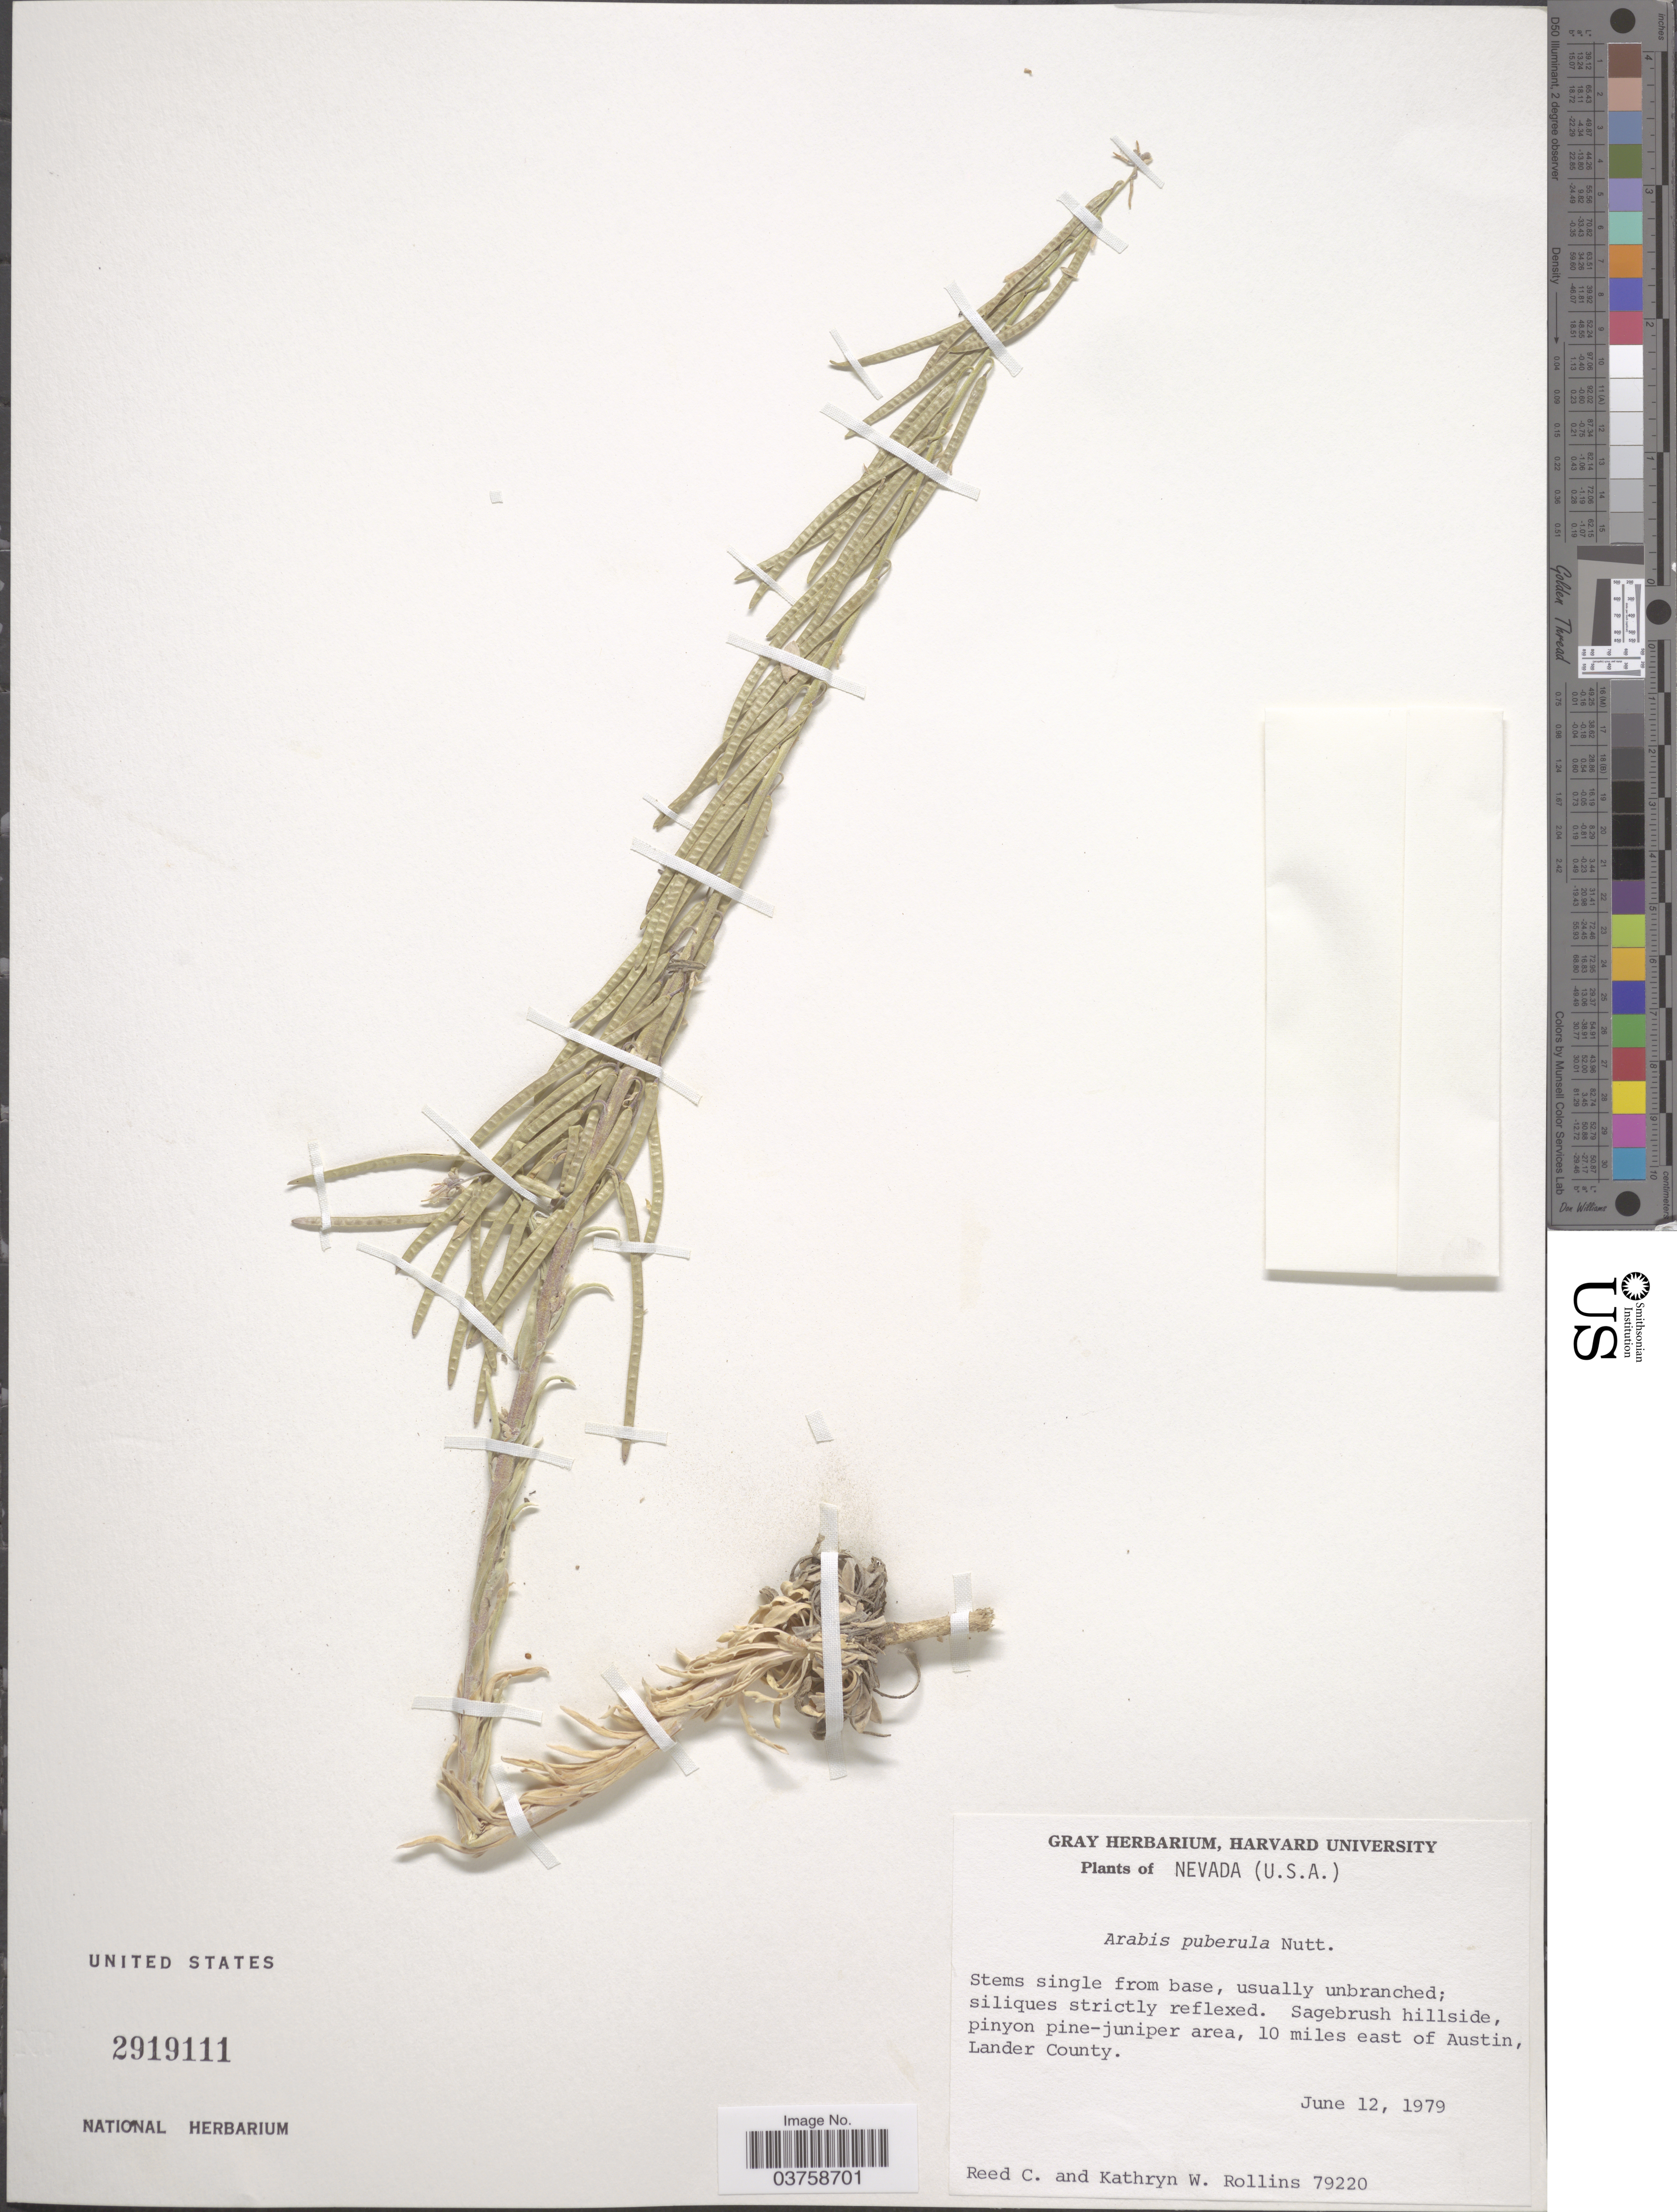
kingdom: Plantae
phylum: Tracheophyta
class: Magnoliopsida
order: Brassicales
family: Brassicaceae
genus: Arabis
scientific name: Arabis puberula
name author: Nutt.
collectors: R. C. Rollins & K. W. Rollins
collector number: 79220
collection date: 1979-06-12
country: United States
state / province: Nevada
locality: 10 miles east of Austin, Lander County.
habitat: sagebrush hillside; pinyon-pine-juniper area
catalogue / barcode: US 2919111